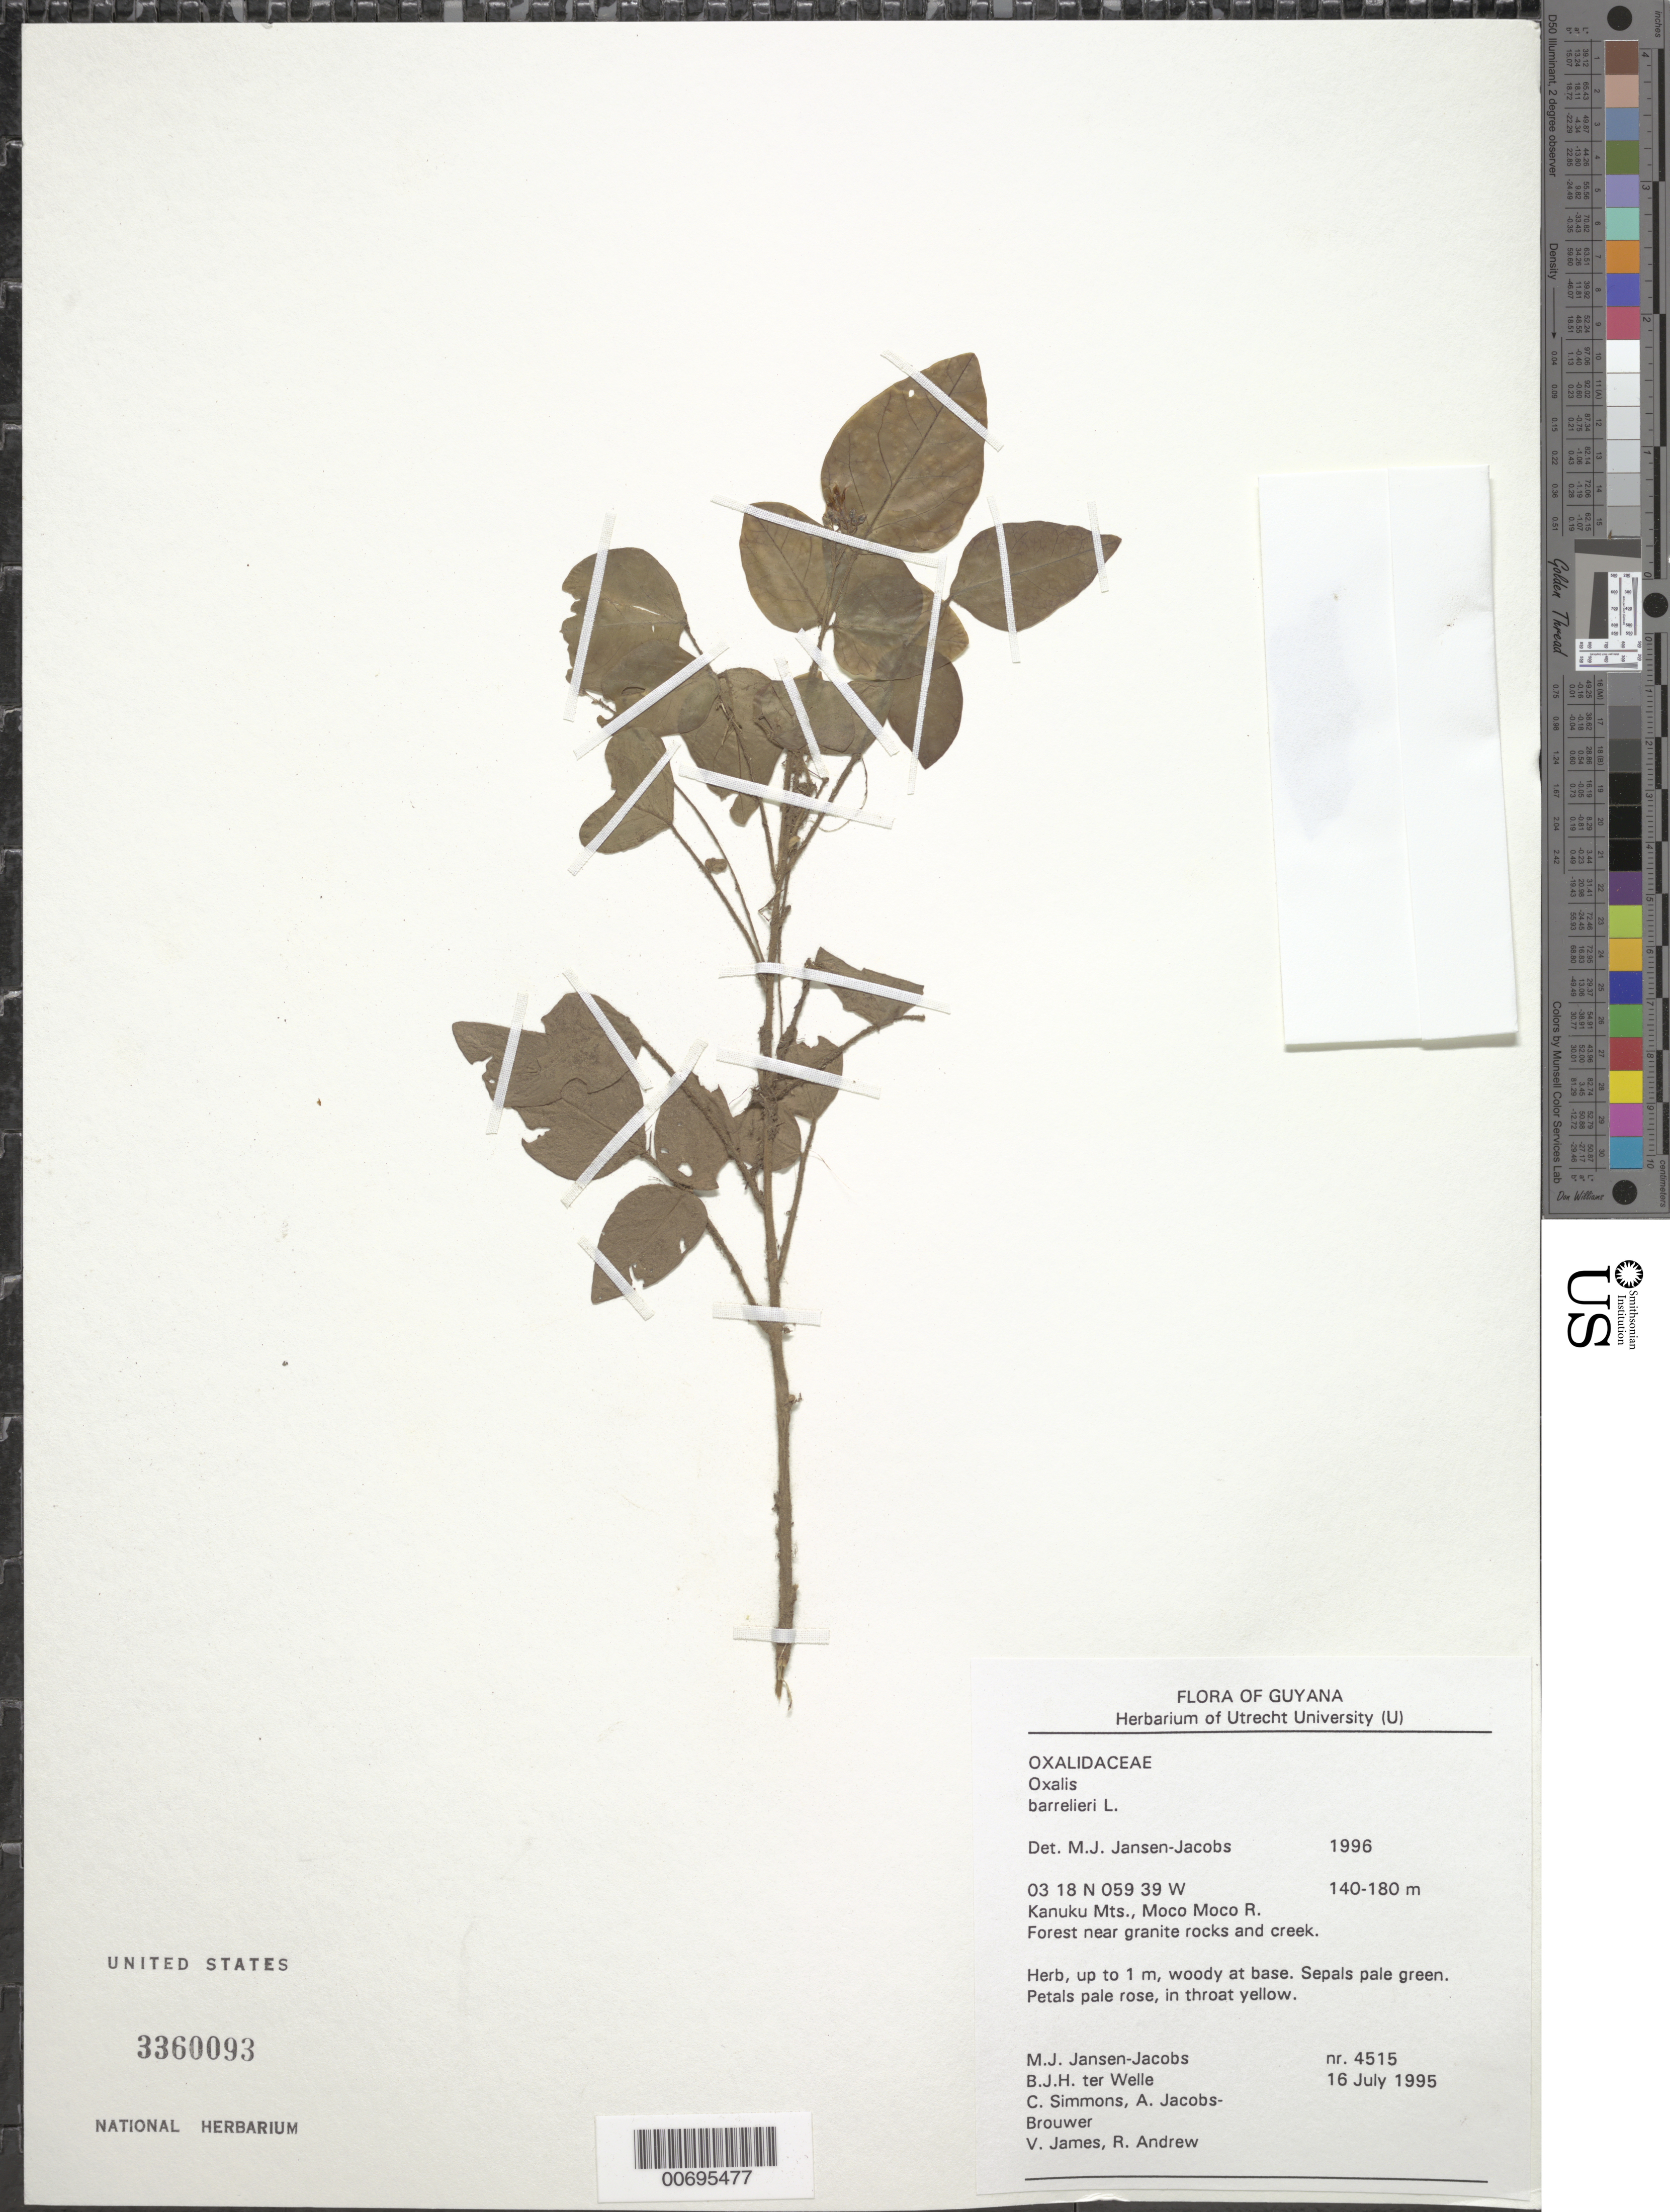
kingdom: Plantae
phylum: Tracheophyta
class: Magnoliopsida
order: Oxalidales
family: Oxalidaceae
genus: Oxalis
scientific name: Oxalis barrelieri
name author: L.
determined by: Jansen-Jacobs, M. J., (U), Nationaal Herbarium Nederland, Utrecht University branch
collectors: M. J. Jansen-Jacobs, B. Welle, C. Simmons, A. Jacobs-Brouwer, V. James & R. Andrew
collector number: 4515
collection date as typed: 16-Jul-95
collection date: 1995-07-16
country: Guyana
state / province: U. Takutu-U. Essequibo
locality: Moco Moco River, Kanuku Mts.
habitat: Forest near granite rocks and creek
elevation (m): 140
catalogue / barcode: US 3360093